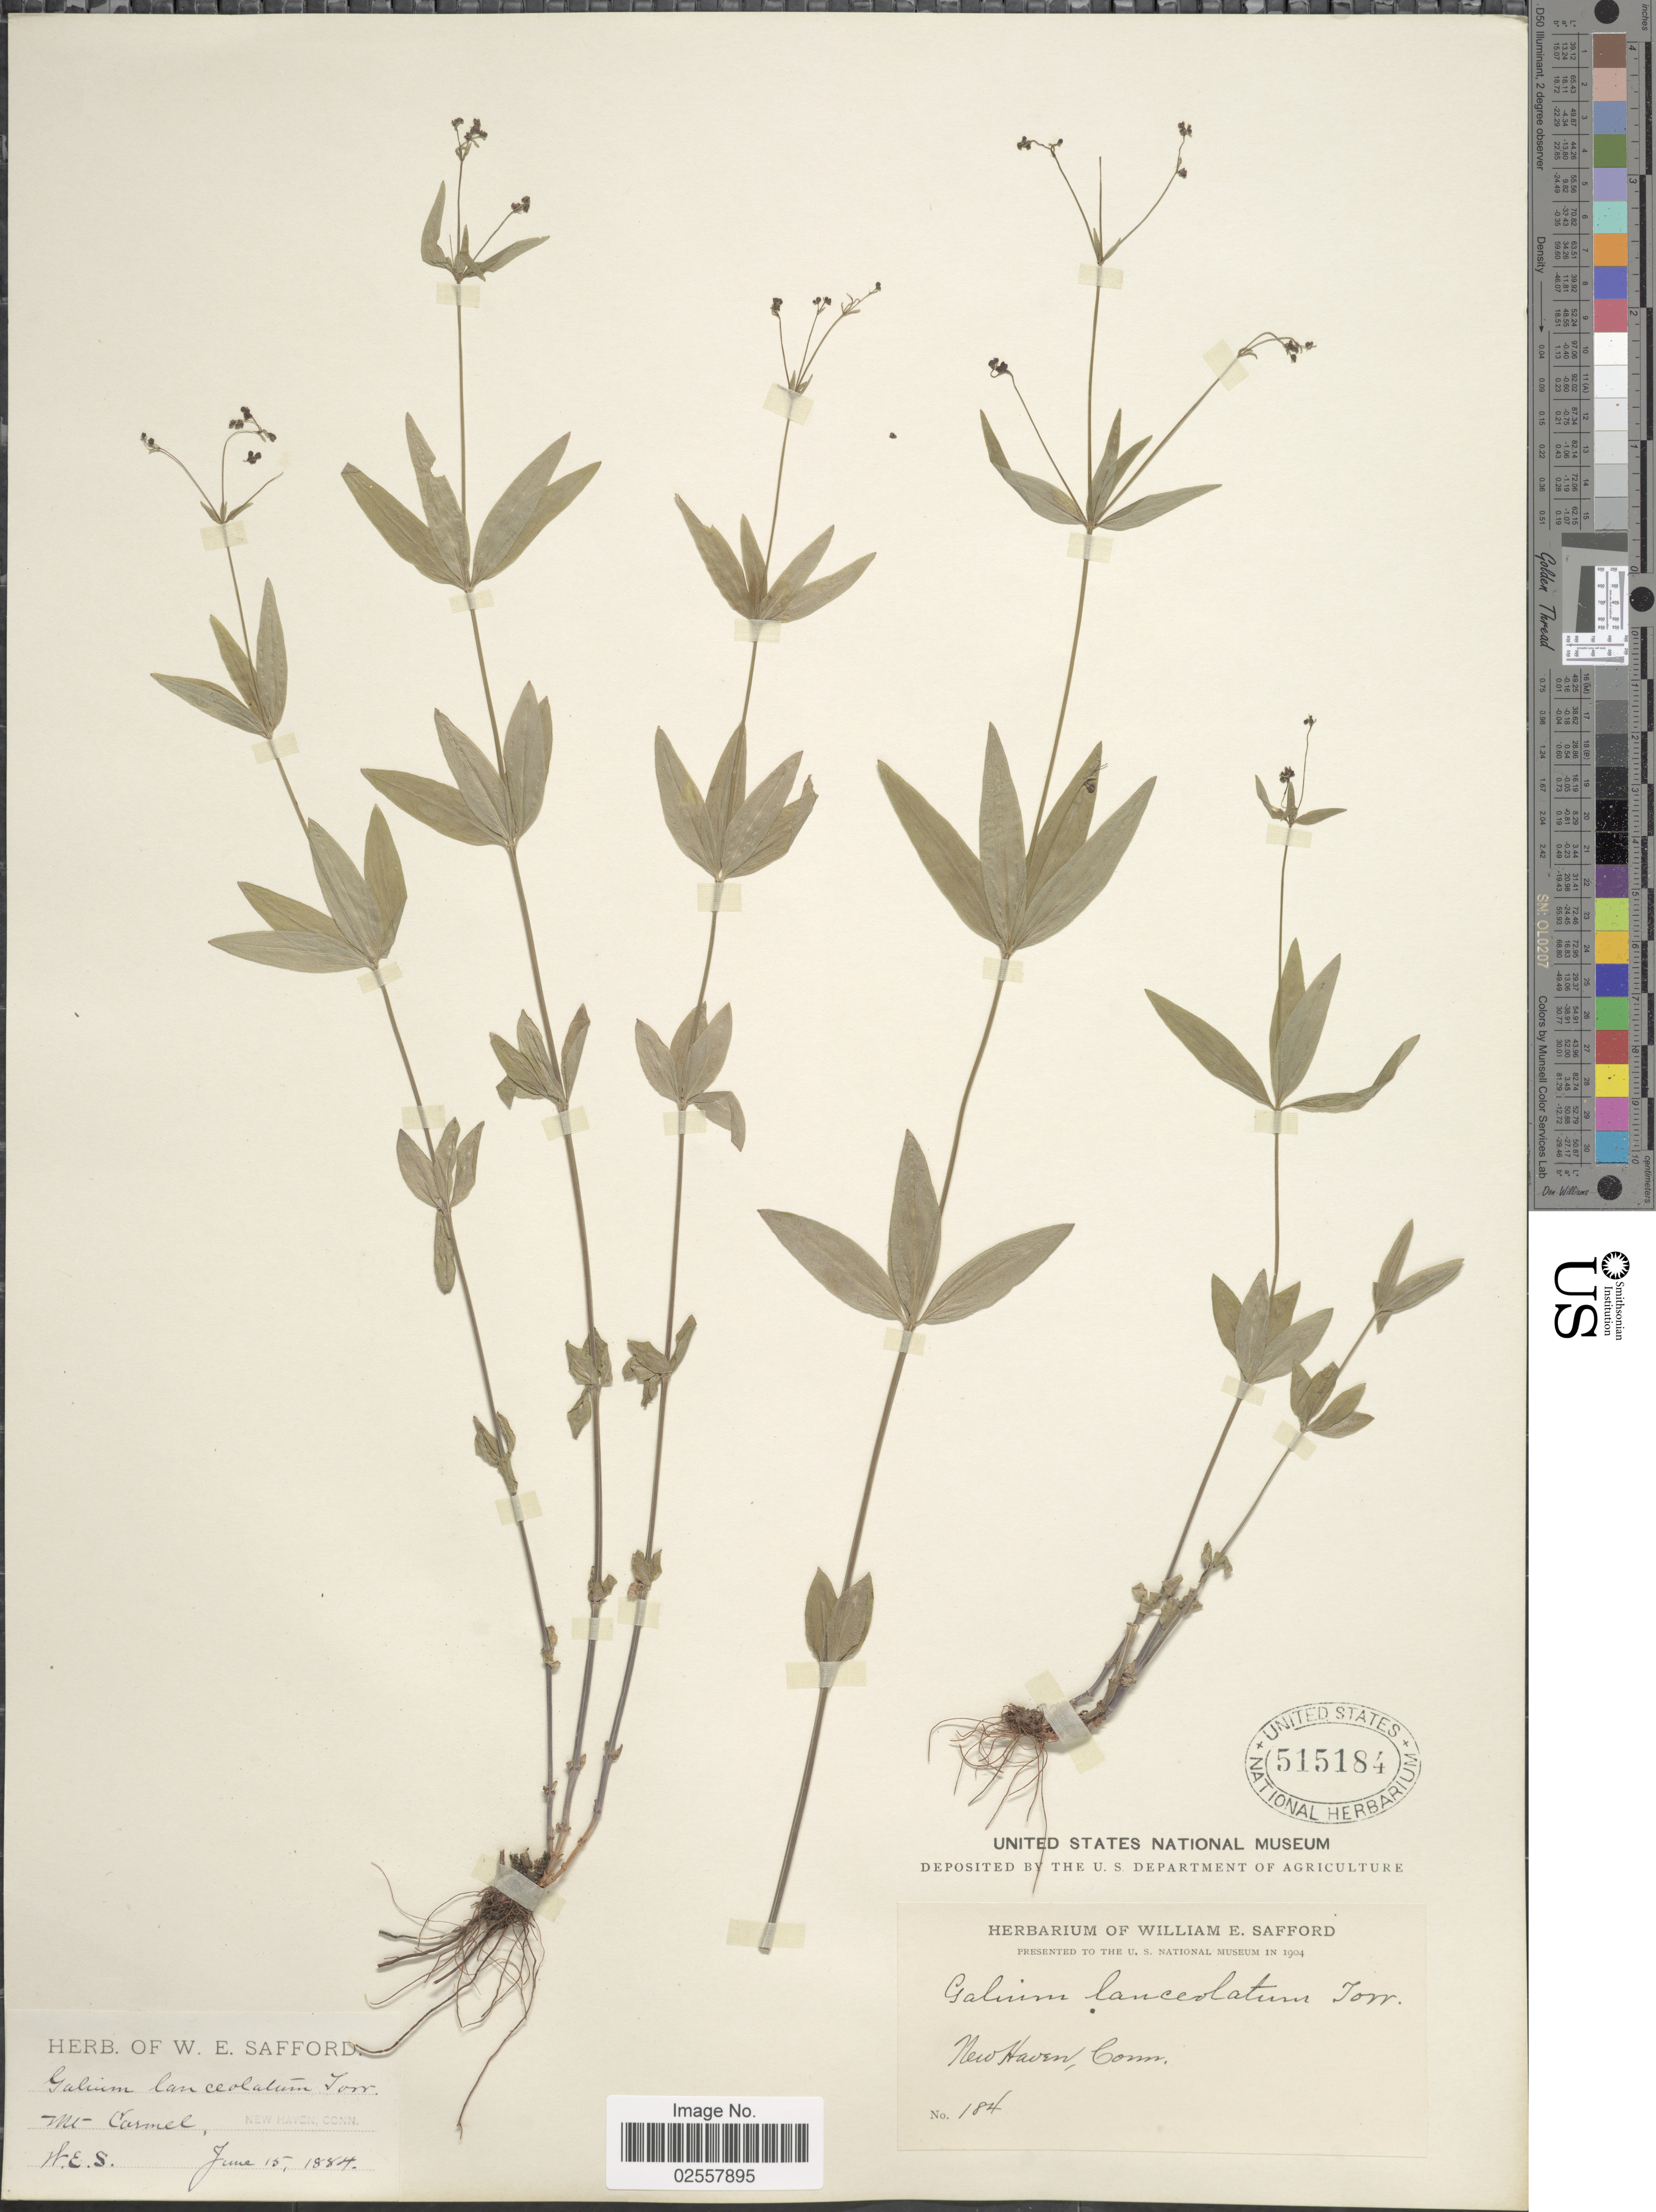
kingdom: Plantae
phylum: Tracheophyta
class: Magnoliopsida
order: Gentianales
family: Rubiaceae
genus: Galium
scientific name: Galium lanceolatum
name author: (Torr. & A. Gray) Torr.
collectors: W. E. Safford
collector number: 184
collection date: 1884-06-15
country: United States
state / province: Connecticut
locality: New Haven, Mt. Carmel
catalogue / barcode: US 515184